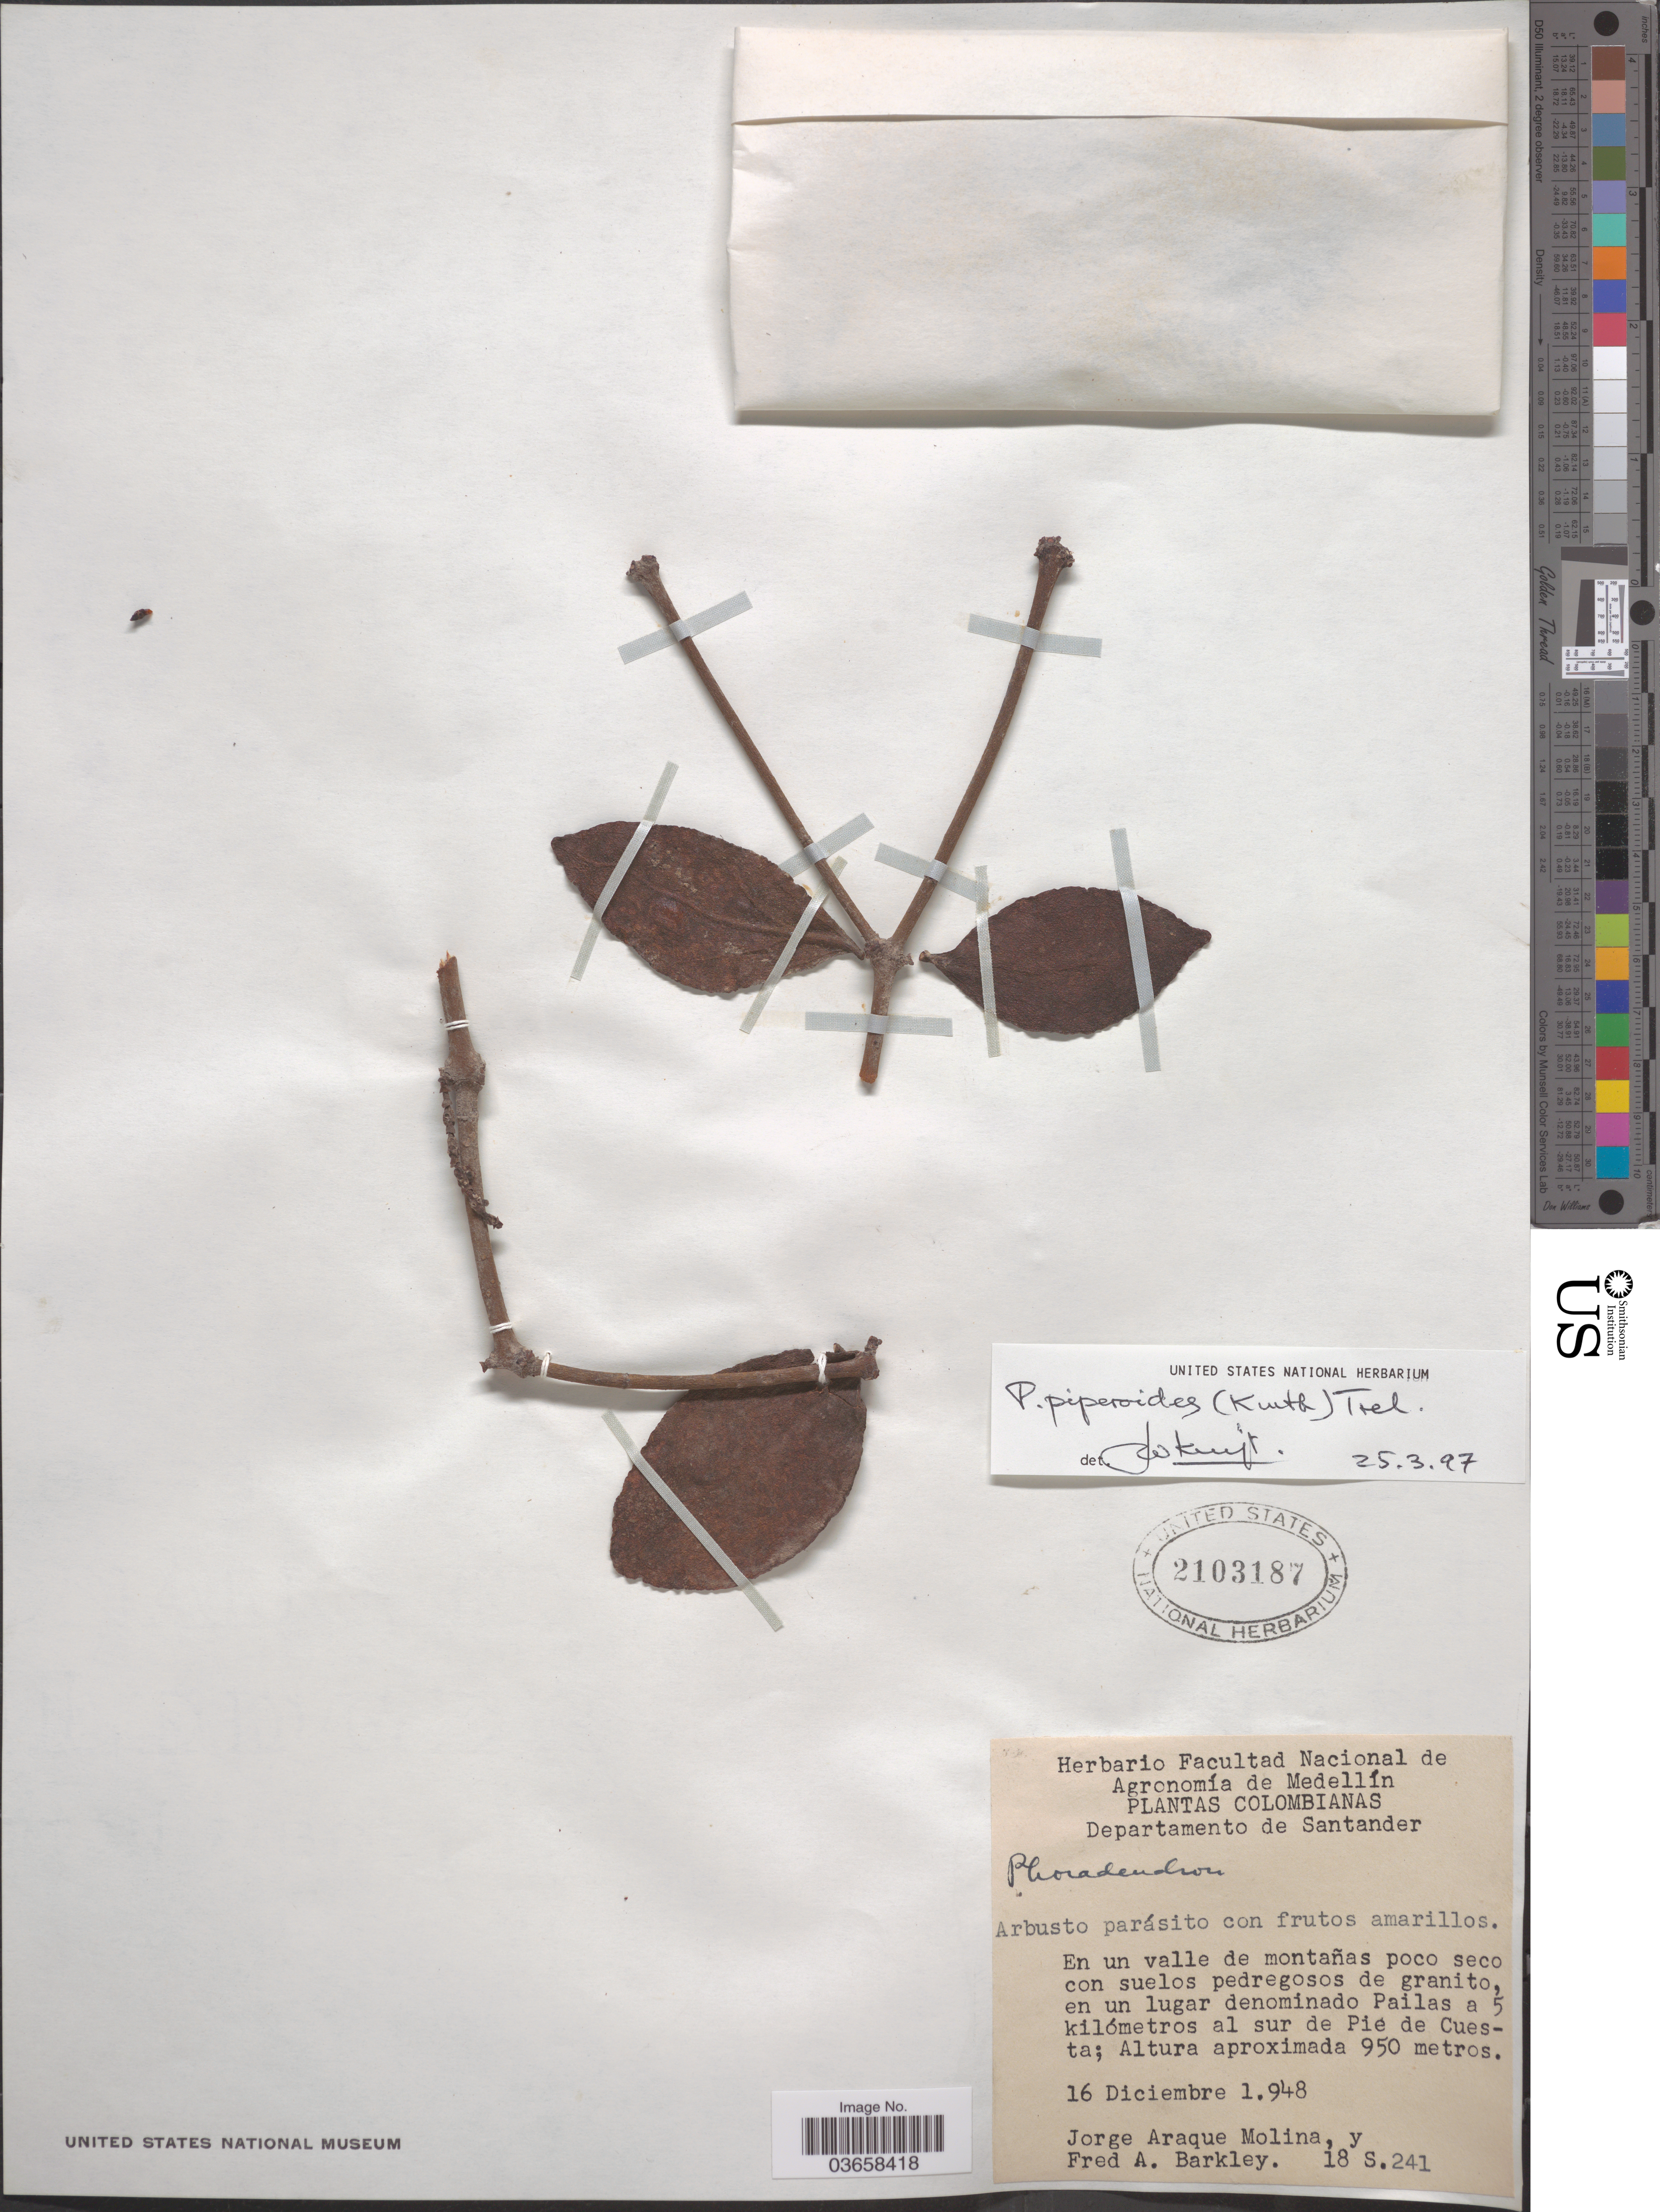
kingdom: Plantae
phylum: Tracheophyta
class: Magnoliopsida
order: Santalales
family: Viscaceae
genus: Phoradendron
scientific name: Phoradendron piperoides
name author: (Kunth) Trel.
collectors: J. A. Molina & F. A. Barkley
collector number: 18S241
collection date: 1948-12-16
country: Colombia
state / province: Santander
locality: Departamento de Santander. En un valle de montañas poco seco con suelos pedregosos de granito, en un lugar denominado Pailas a 5 kilómetros al sur de Pie de Cuesta.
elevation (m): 950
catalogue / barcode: US 2103187